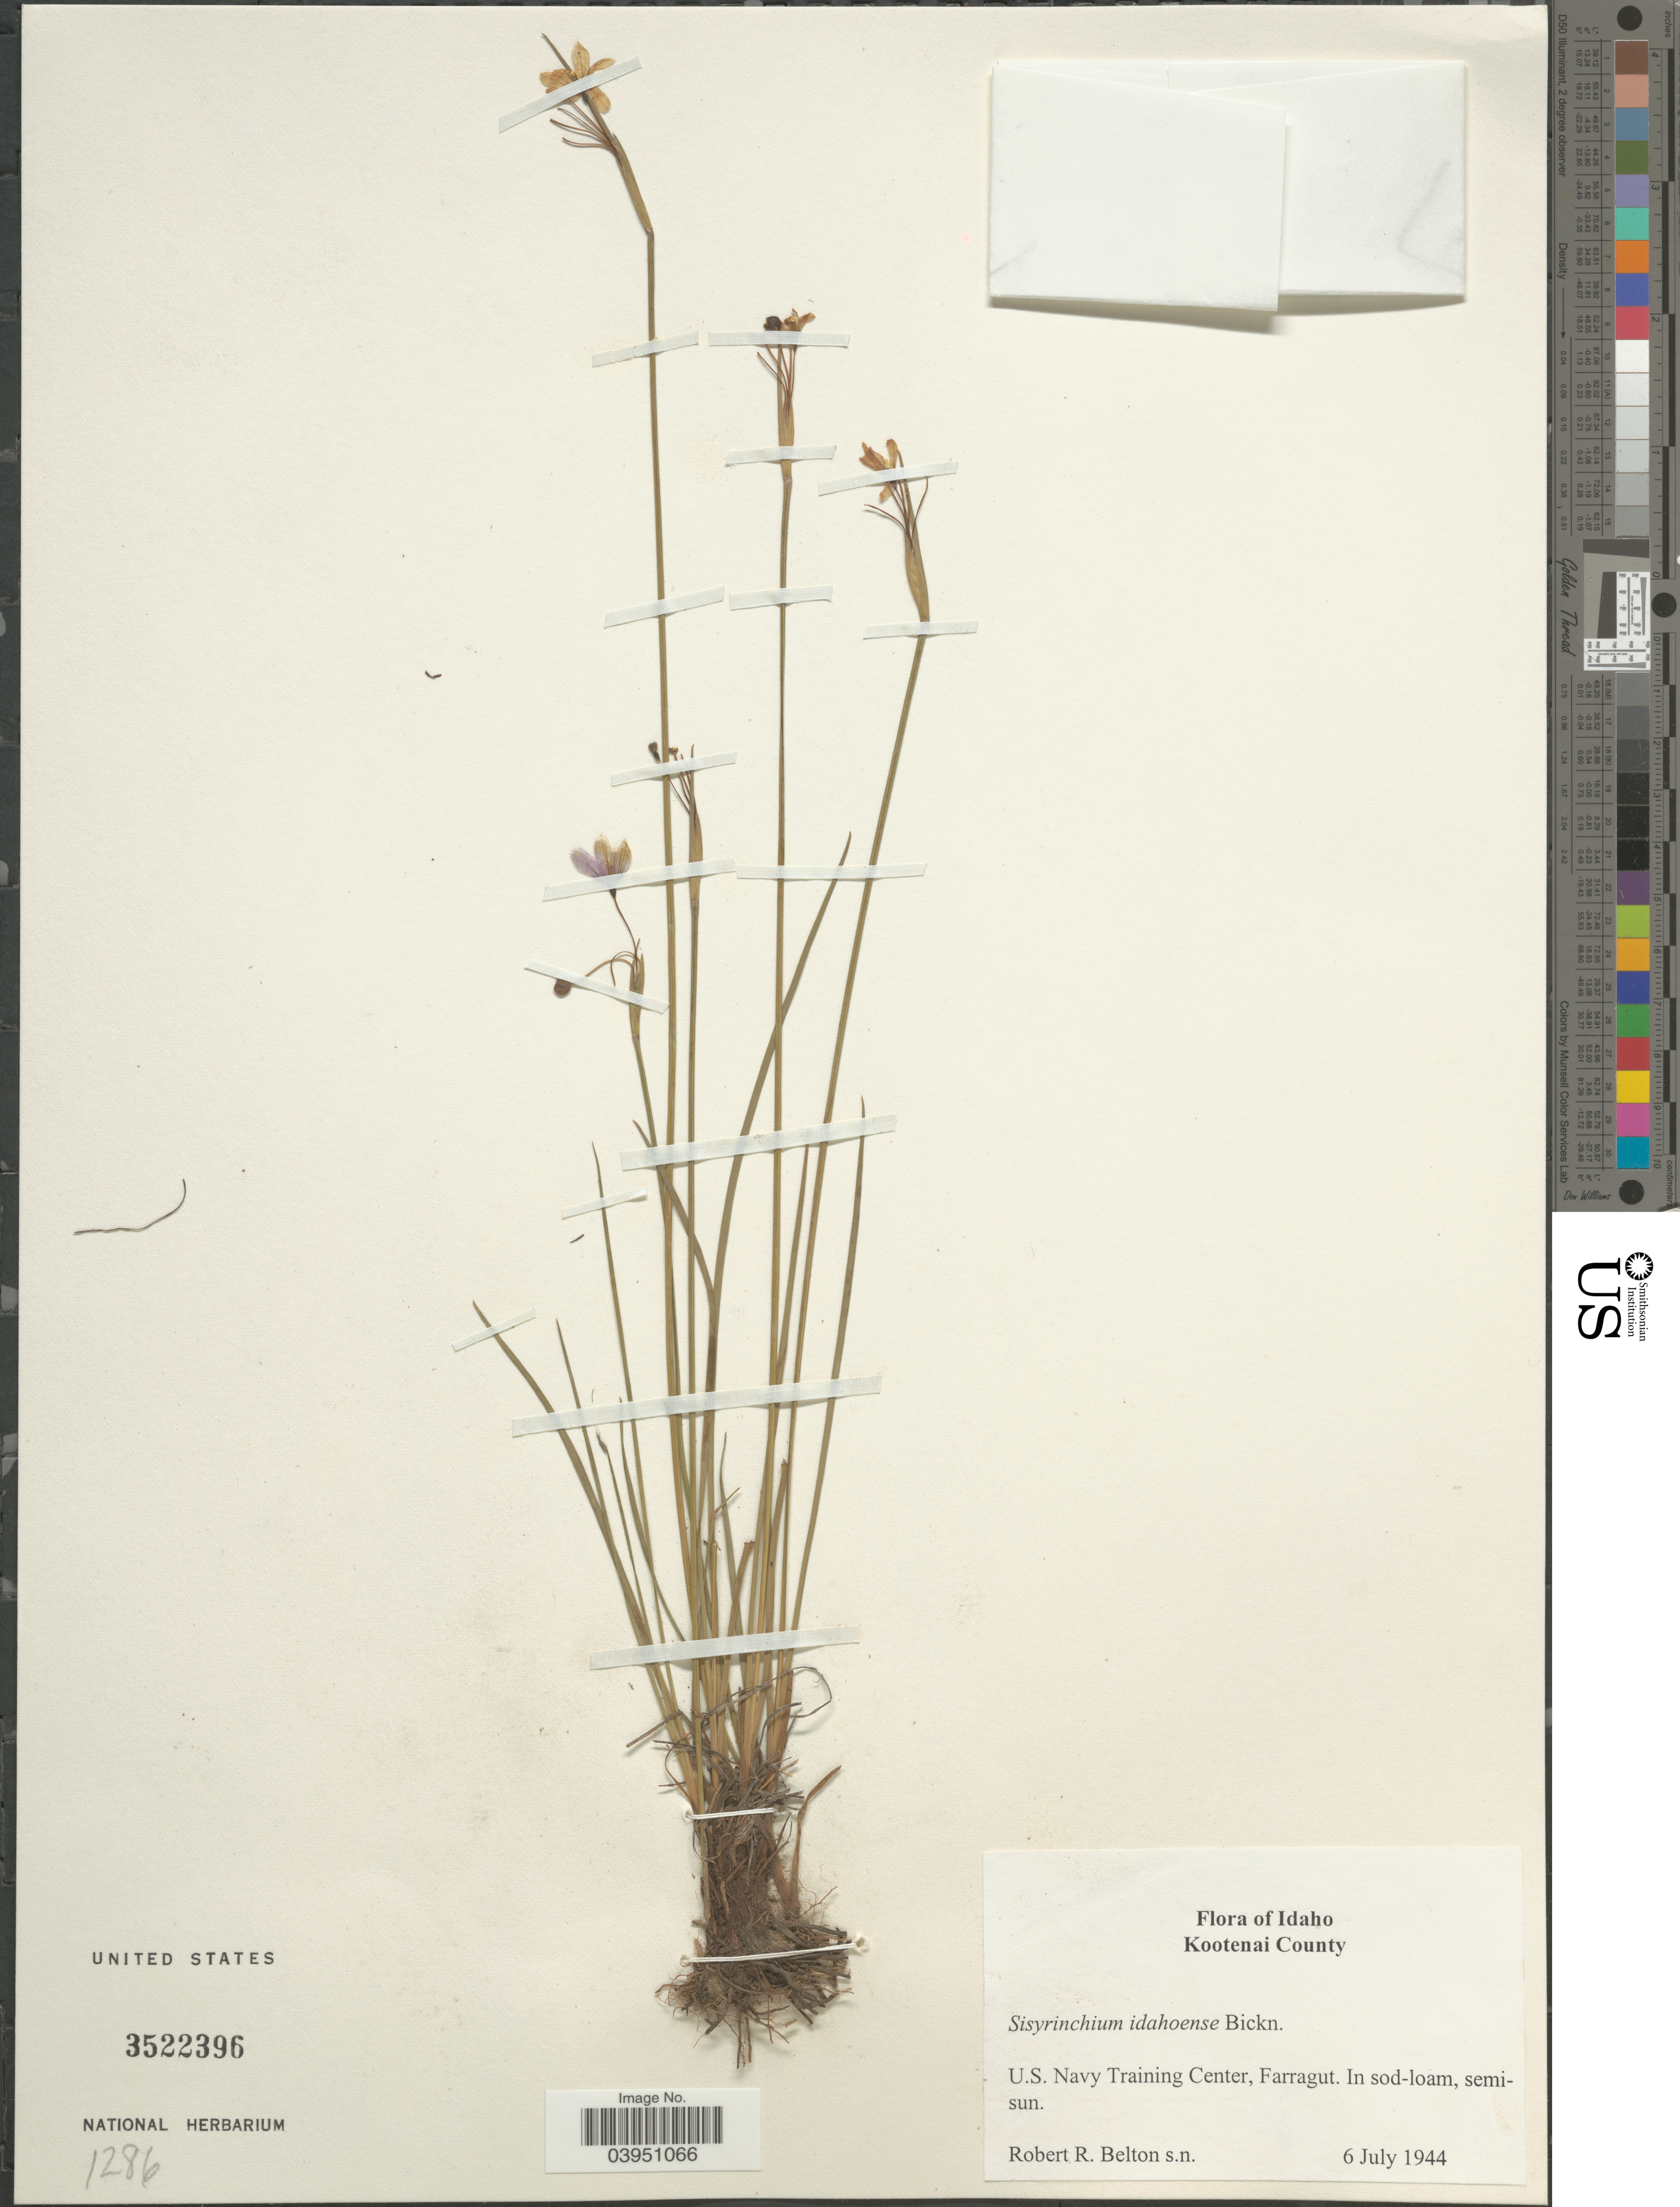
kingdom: Plantae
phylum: Tracheophyta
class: Liliopsida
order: Asparagales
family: Iridaceae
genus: Sisyrinchium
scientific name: Sisyrinchium idahoense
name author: E.P. Bicknell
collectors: R. Belton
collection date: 1944-07-06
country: United States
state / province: Idaho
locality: Kootenai County. U.S. Navy Training Center, Farragut. In sod-loam, semi-sun.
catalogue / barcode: US 3522396